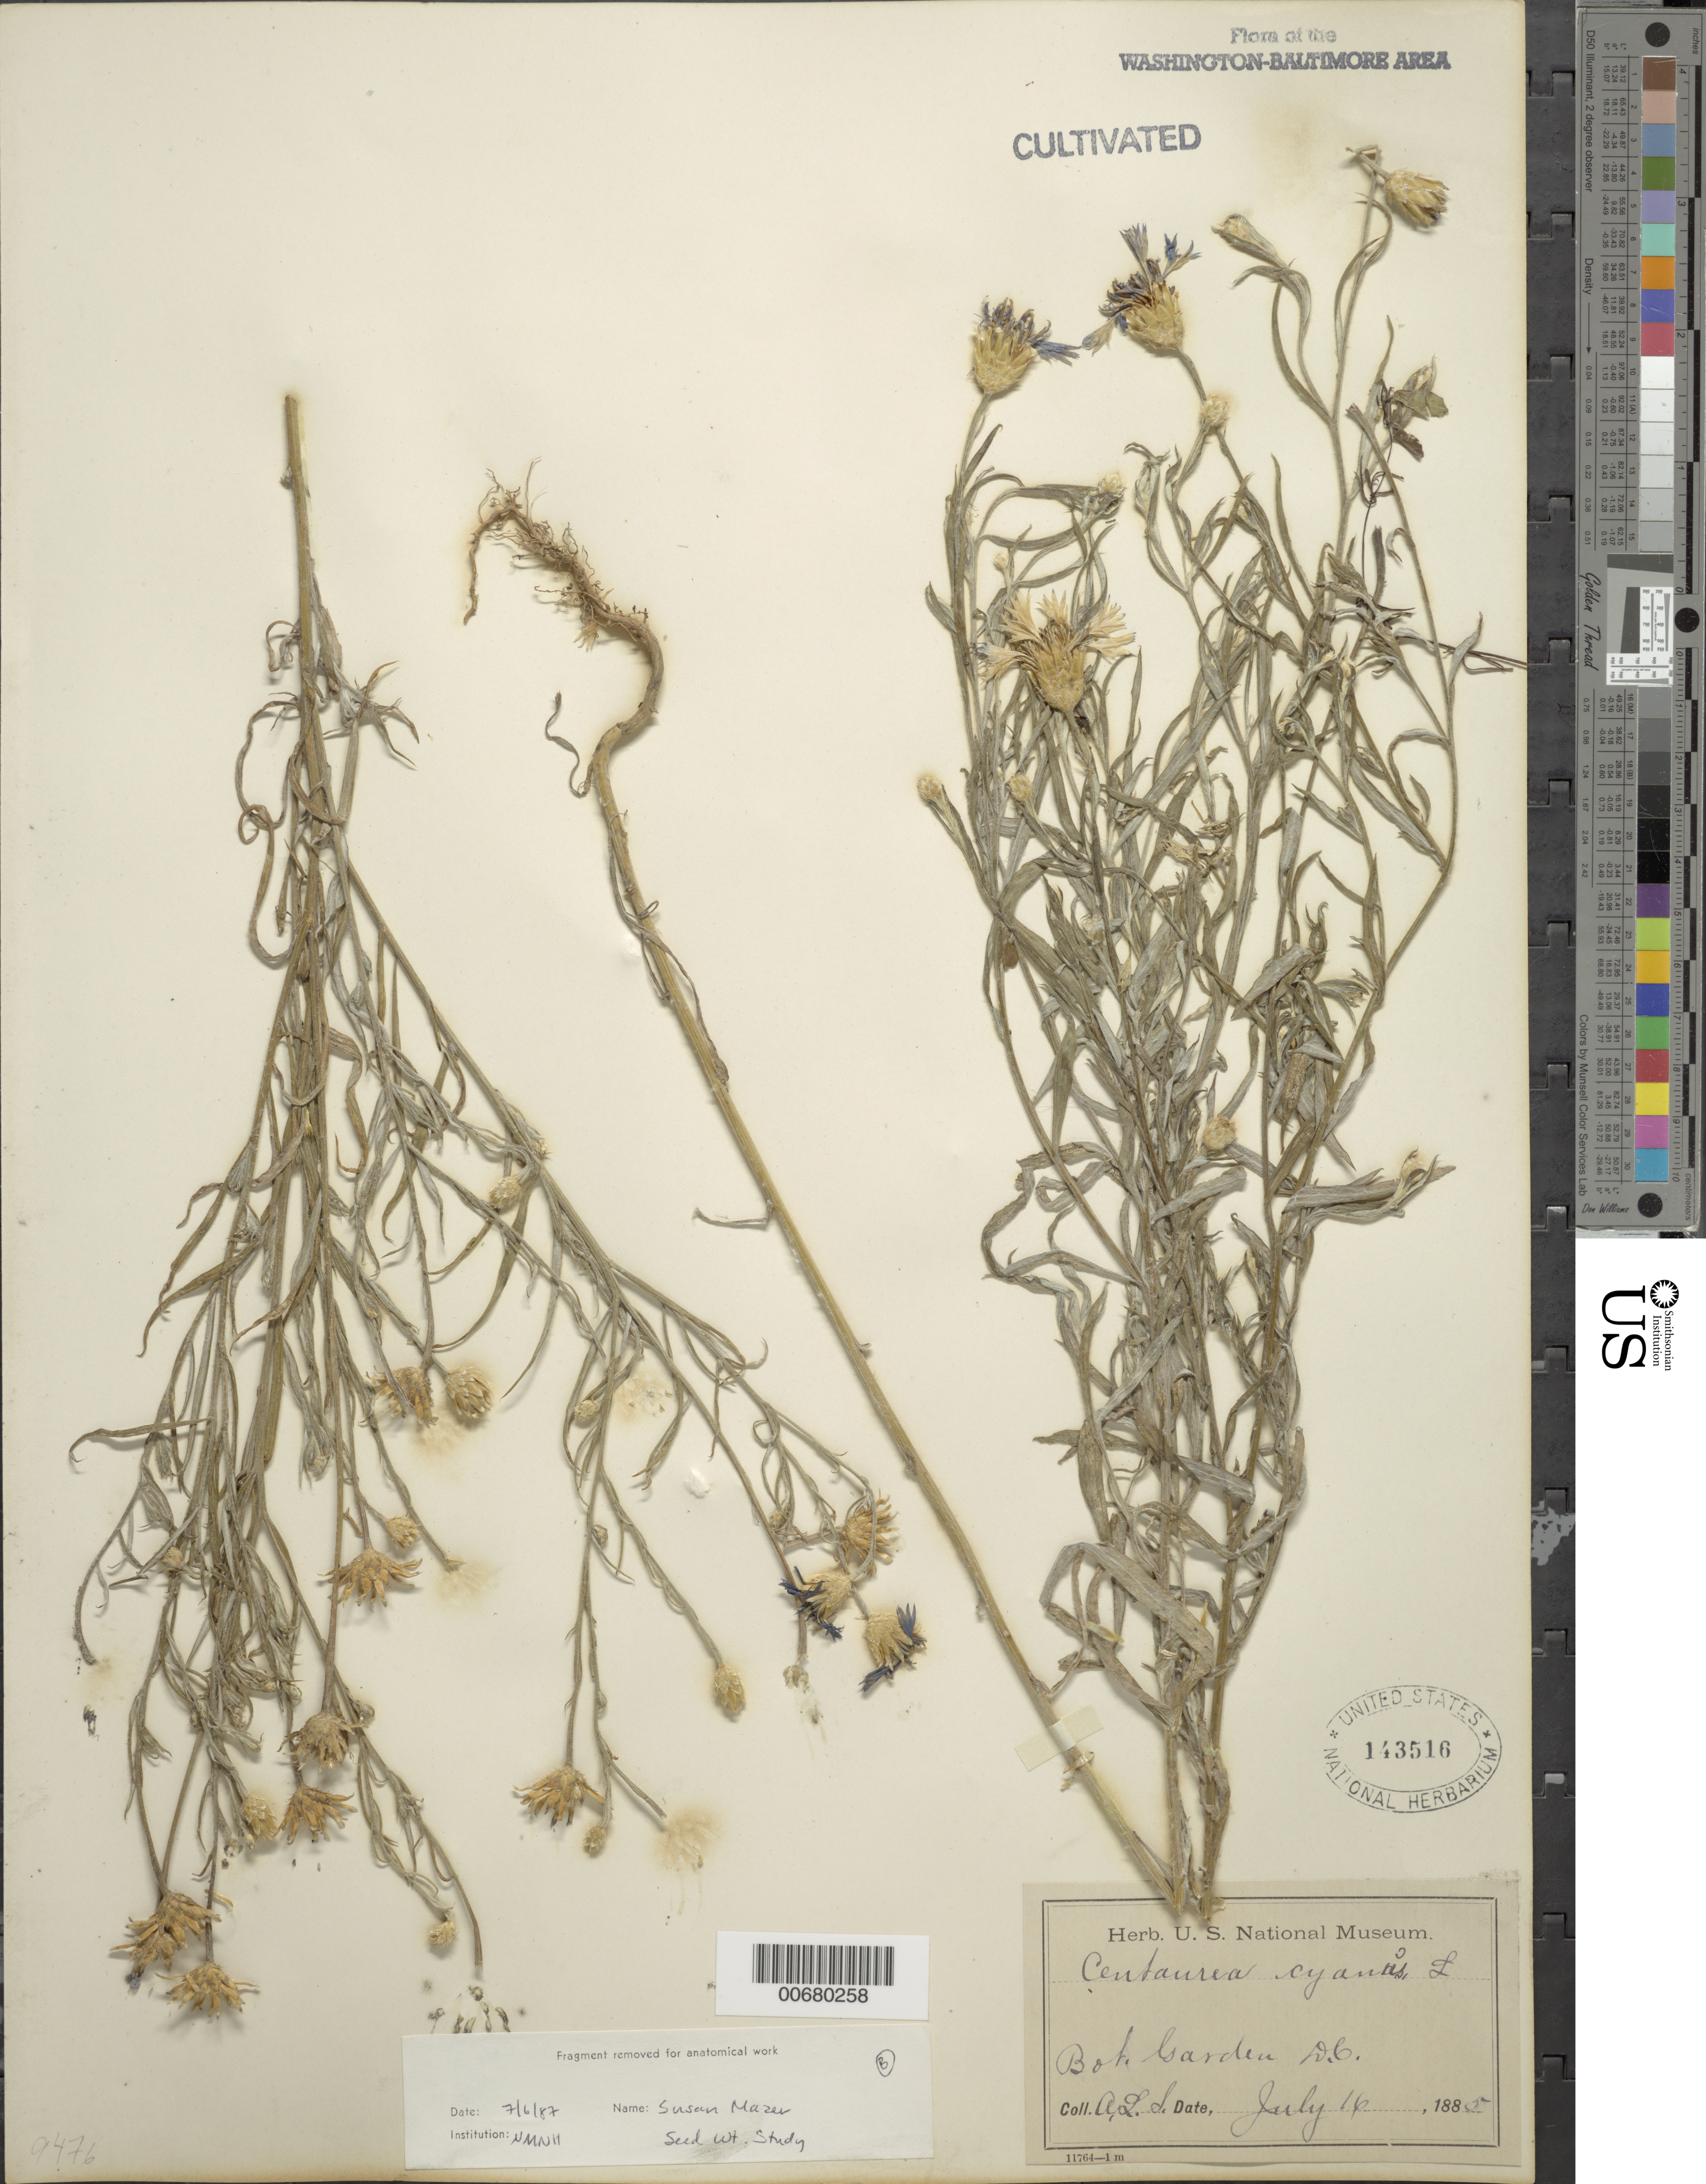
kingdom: Plantae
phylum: Tracheophyta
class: Magnoliopsida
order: Asterales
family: Asteraceae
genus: Centaurea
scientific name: Centaurea cyanus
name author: L.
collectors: A. L. Schott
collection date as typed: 16 Jul 1885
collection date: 1885-07-16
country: United States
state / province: District of Columbia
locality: United States Botanic Garden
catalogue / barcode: US 143516